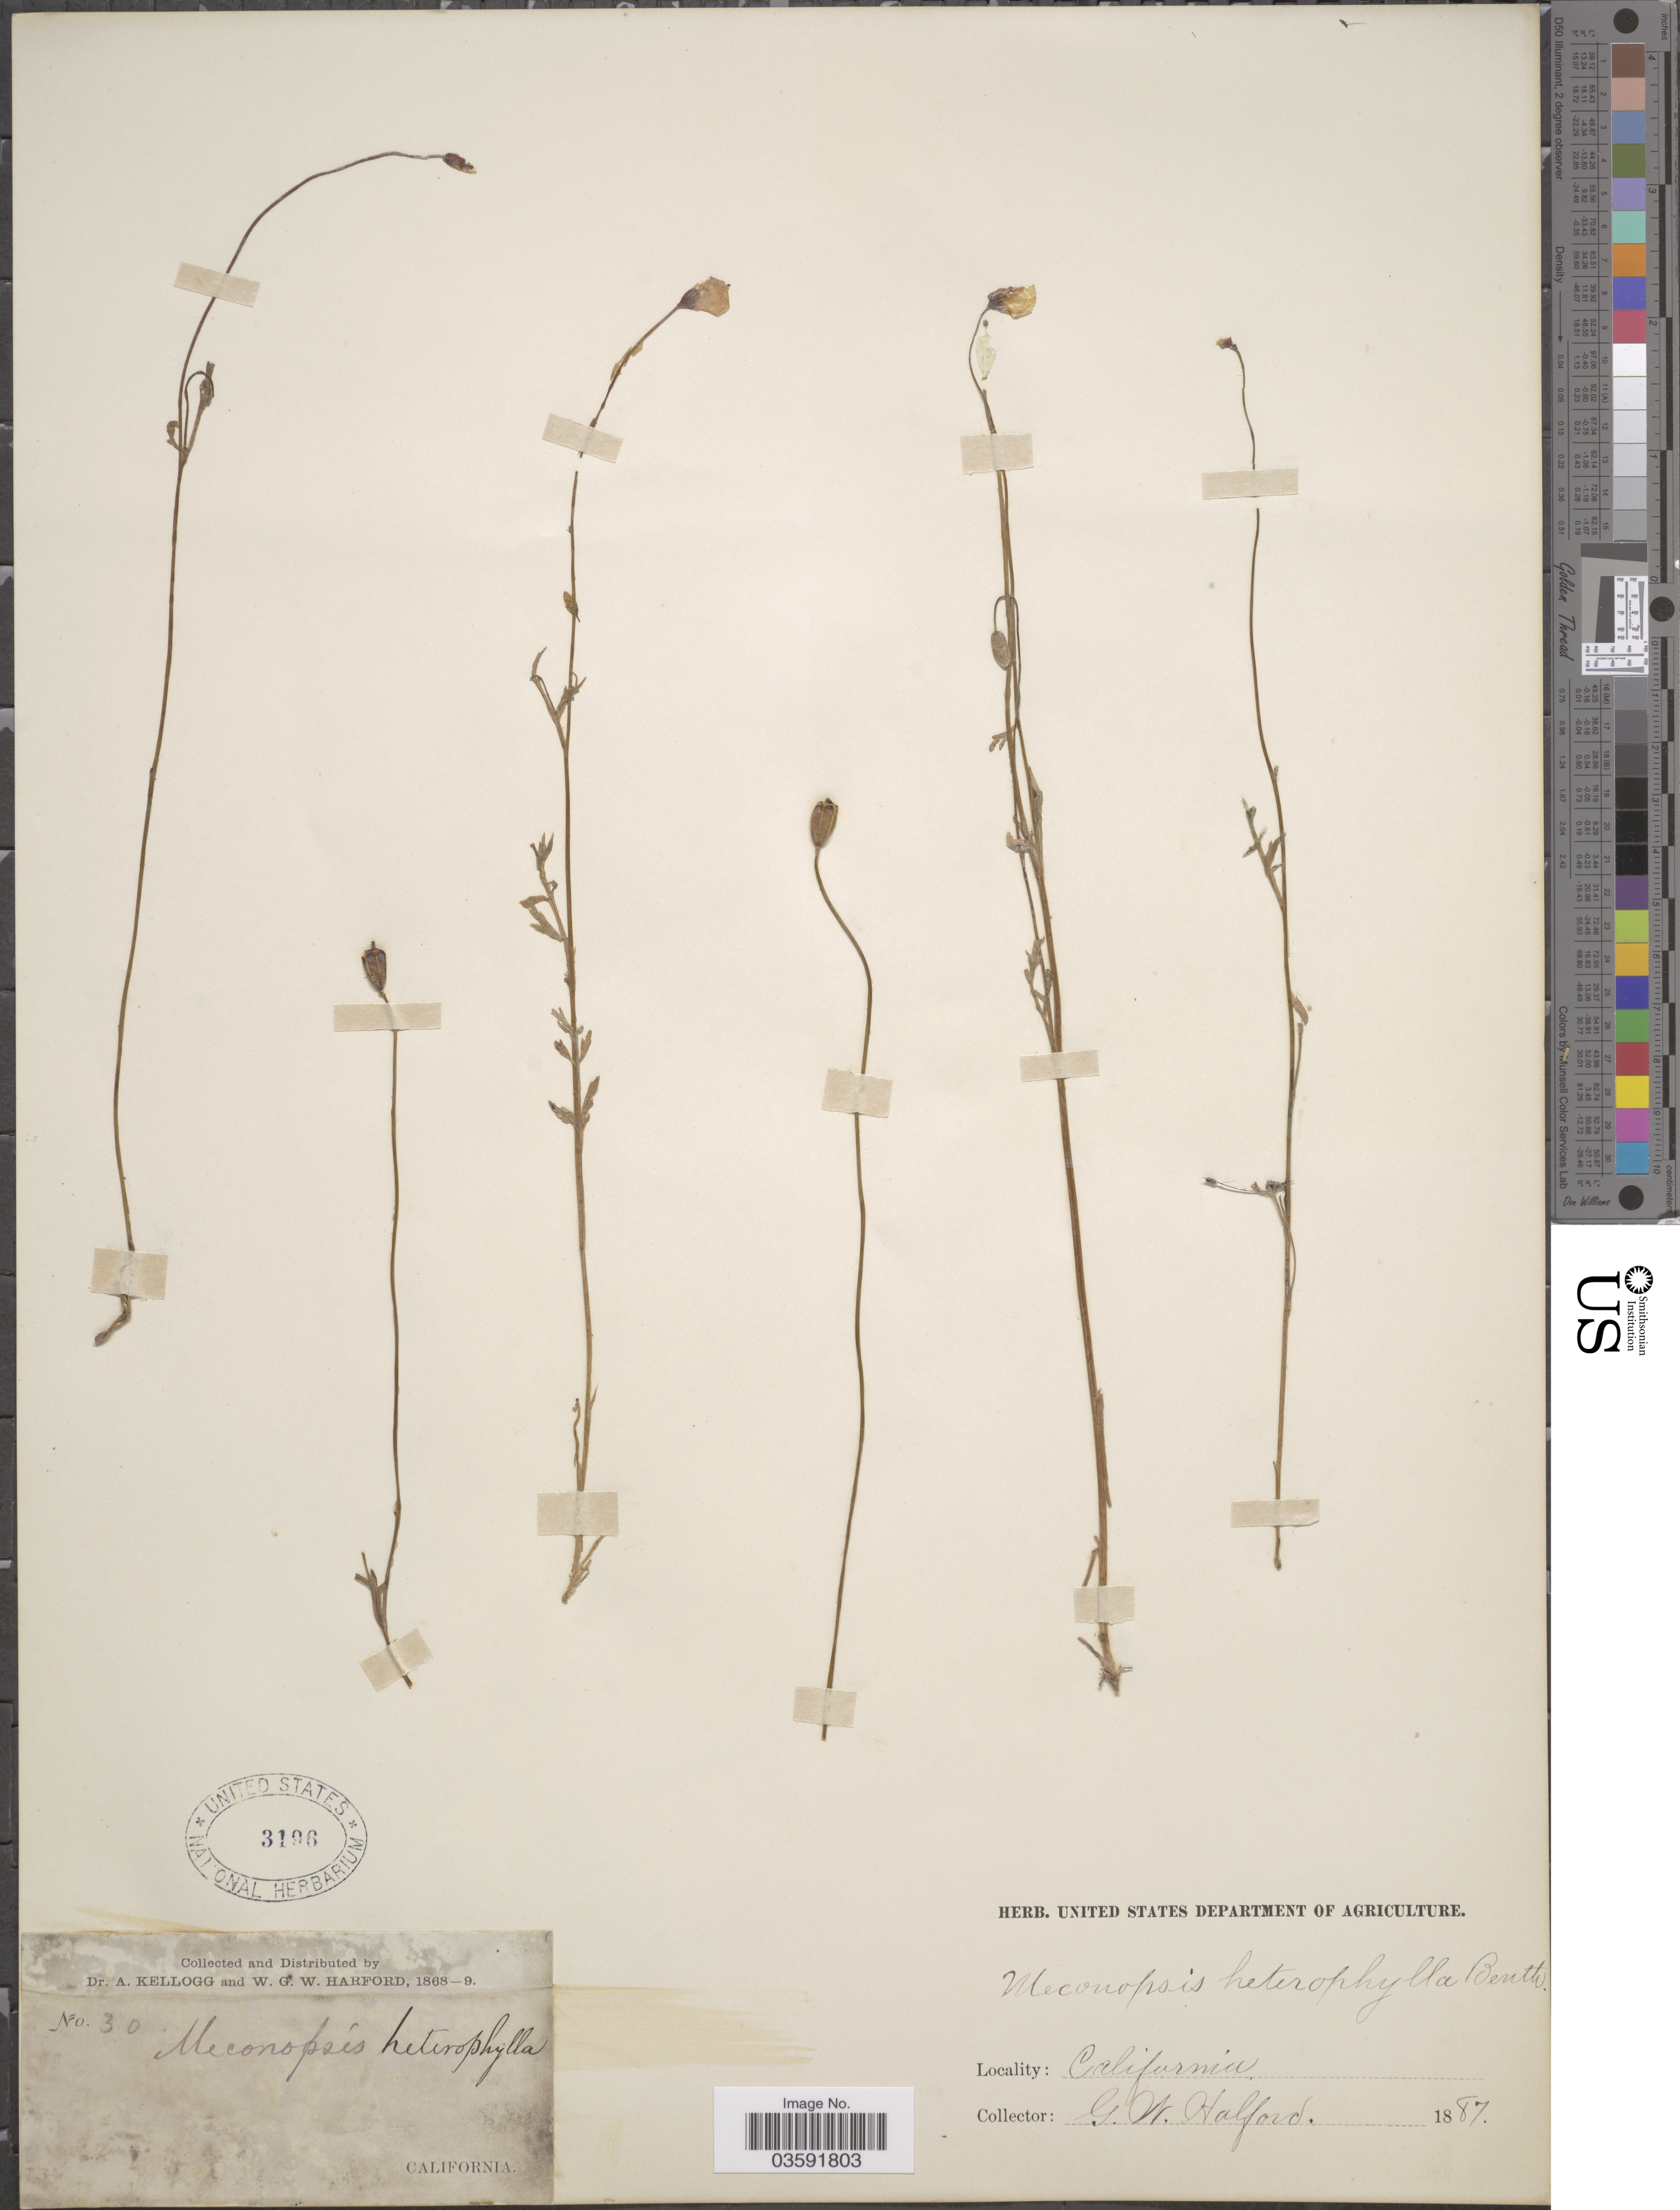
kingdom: Plantae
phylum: Tracheophyta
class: Magnoliopsida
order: Ranunculales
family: Papaveraceae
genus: Papaver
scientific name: Papaver heterophyllum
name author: (Benth.) Greene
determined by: Strong, M. T., (US), Smithsonian Institution - National Museum of Natural History (UNITED STATES)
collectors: A. Kellogg & W. G. W. Harford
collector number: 30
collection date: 1868/1869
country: United States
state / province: California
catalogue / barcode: US 3196